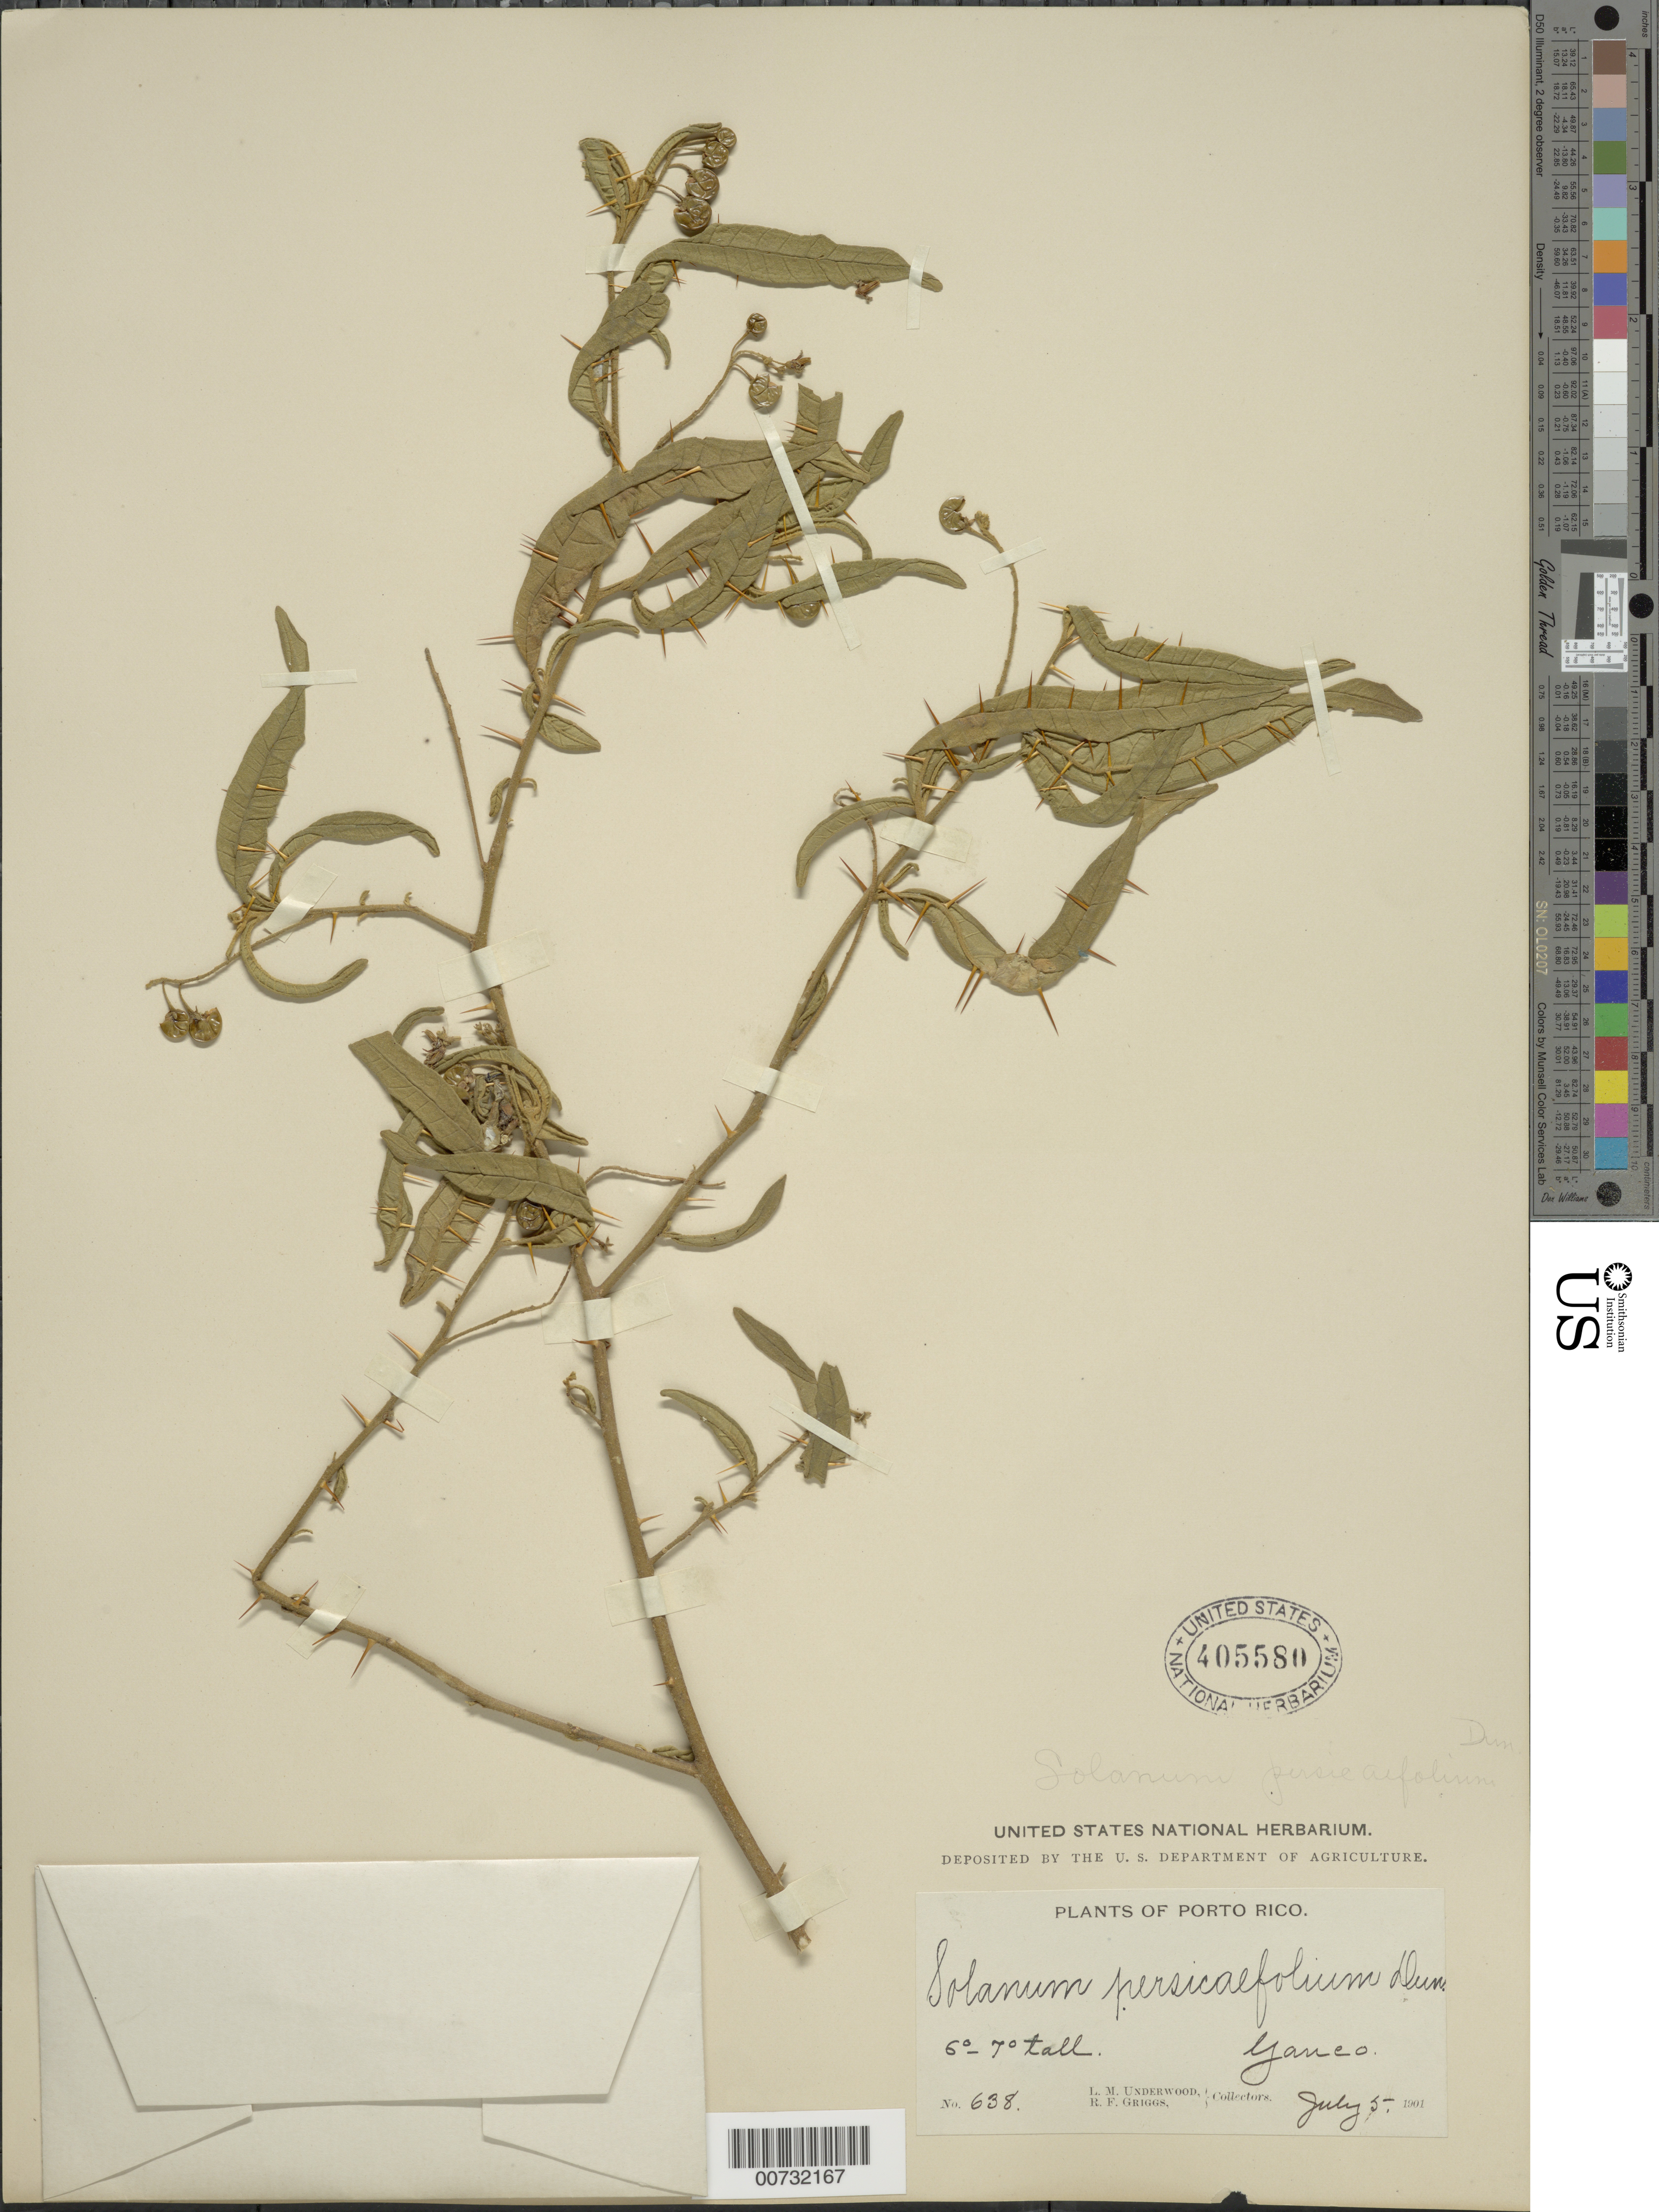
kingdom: Plantae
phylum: Tracheophyta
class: Magnoliopsida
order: Solanales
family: Solanaceae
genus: Solanum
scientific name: Solanum bahamense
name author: L.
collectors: L. M. Underwood & R. F. Griggs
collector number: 638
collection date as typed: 05 Jul 1901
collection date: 1901-07-05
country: Puerto Rico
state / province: Yauco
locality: Yauco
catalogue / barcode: US 405580